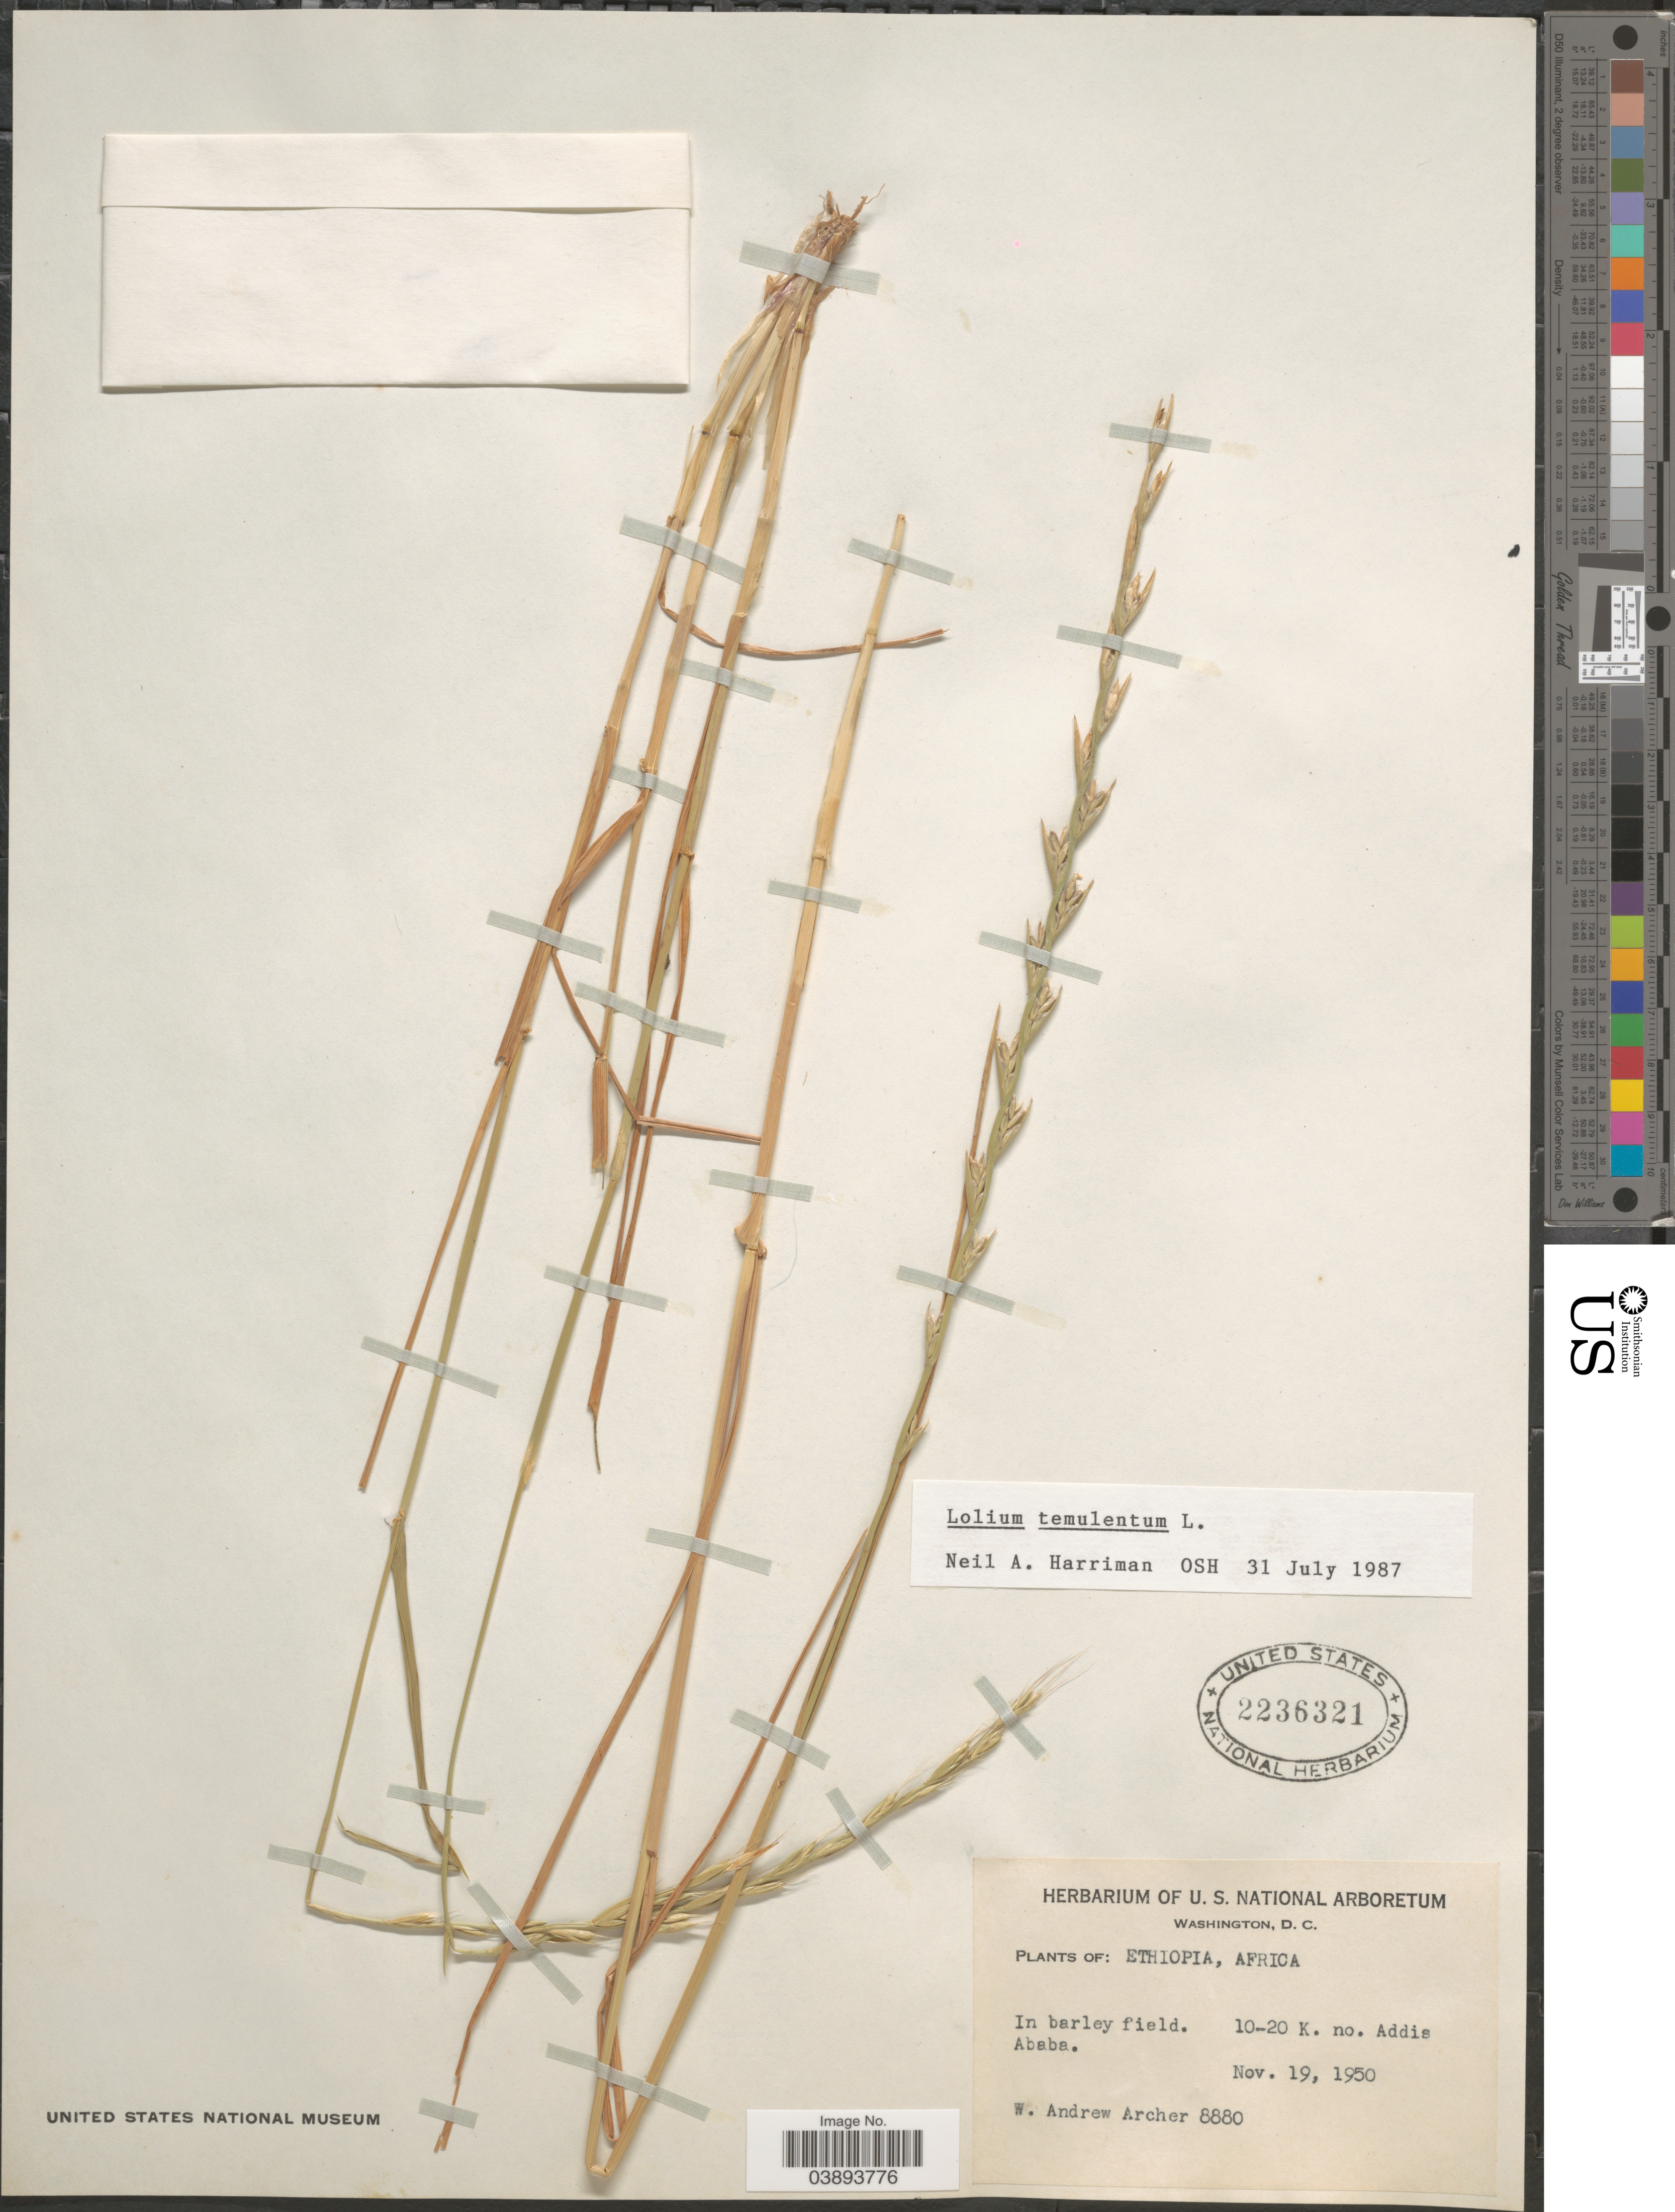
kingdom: Plantae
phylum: Tracheophyta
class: Liliopsida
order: Poales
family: Poaceae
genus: Lolium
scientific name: Lolium temulentum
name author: L.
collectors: W. A. Archer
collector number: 8880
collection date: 1950-11-19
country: Ethiopia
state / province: Addis Ababa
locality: In barley field. 10-20 K. no. Addis Ababa.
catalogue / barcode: US 2236321